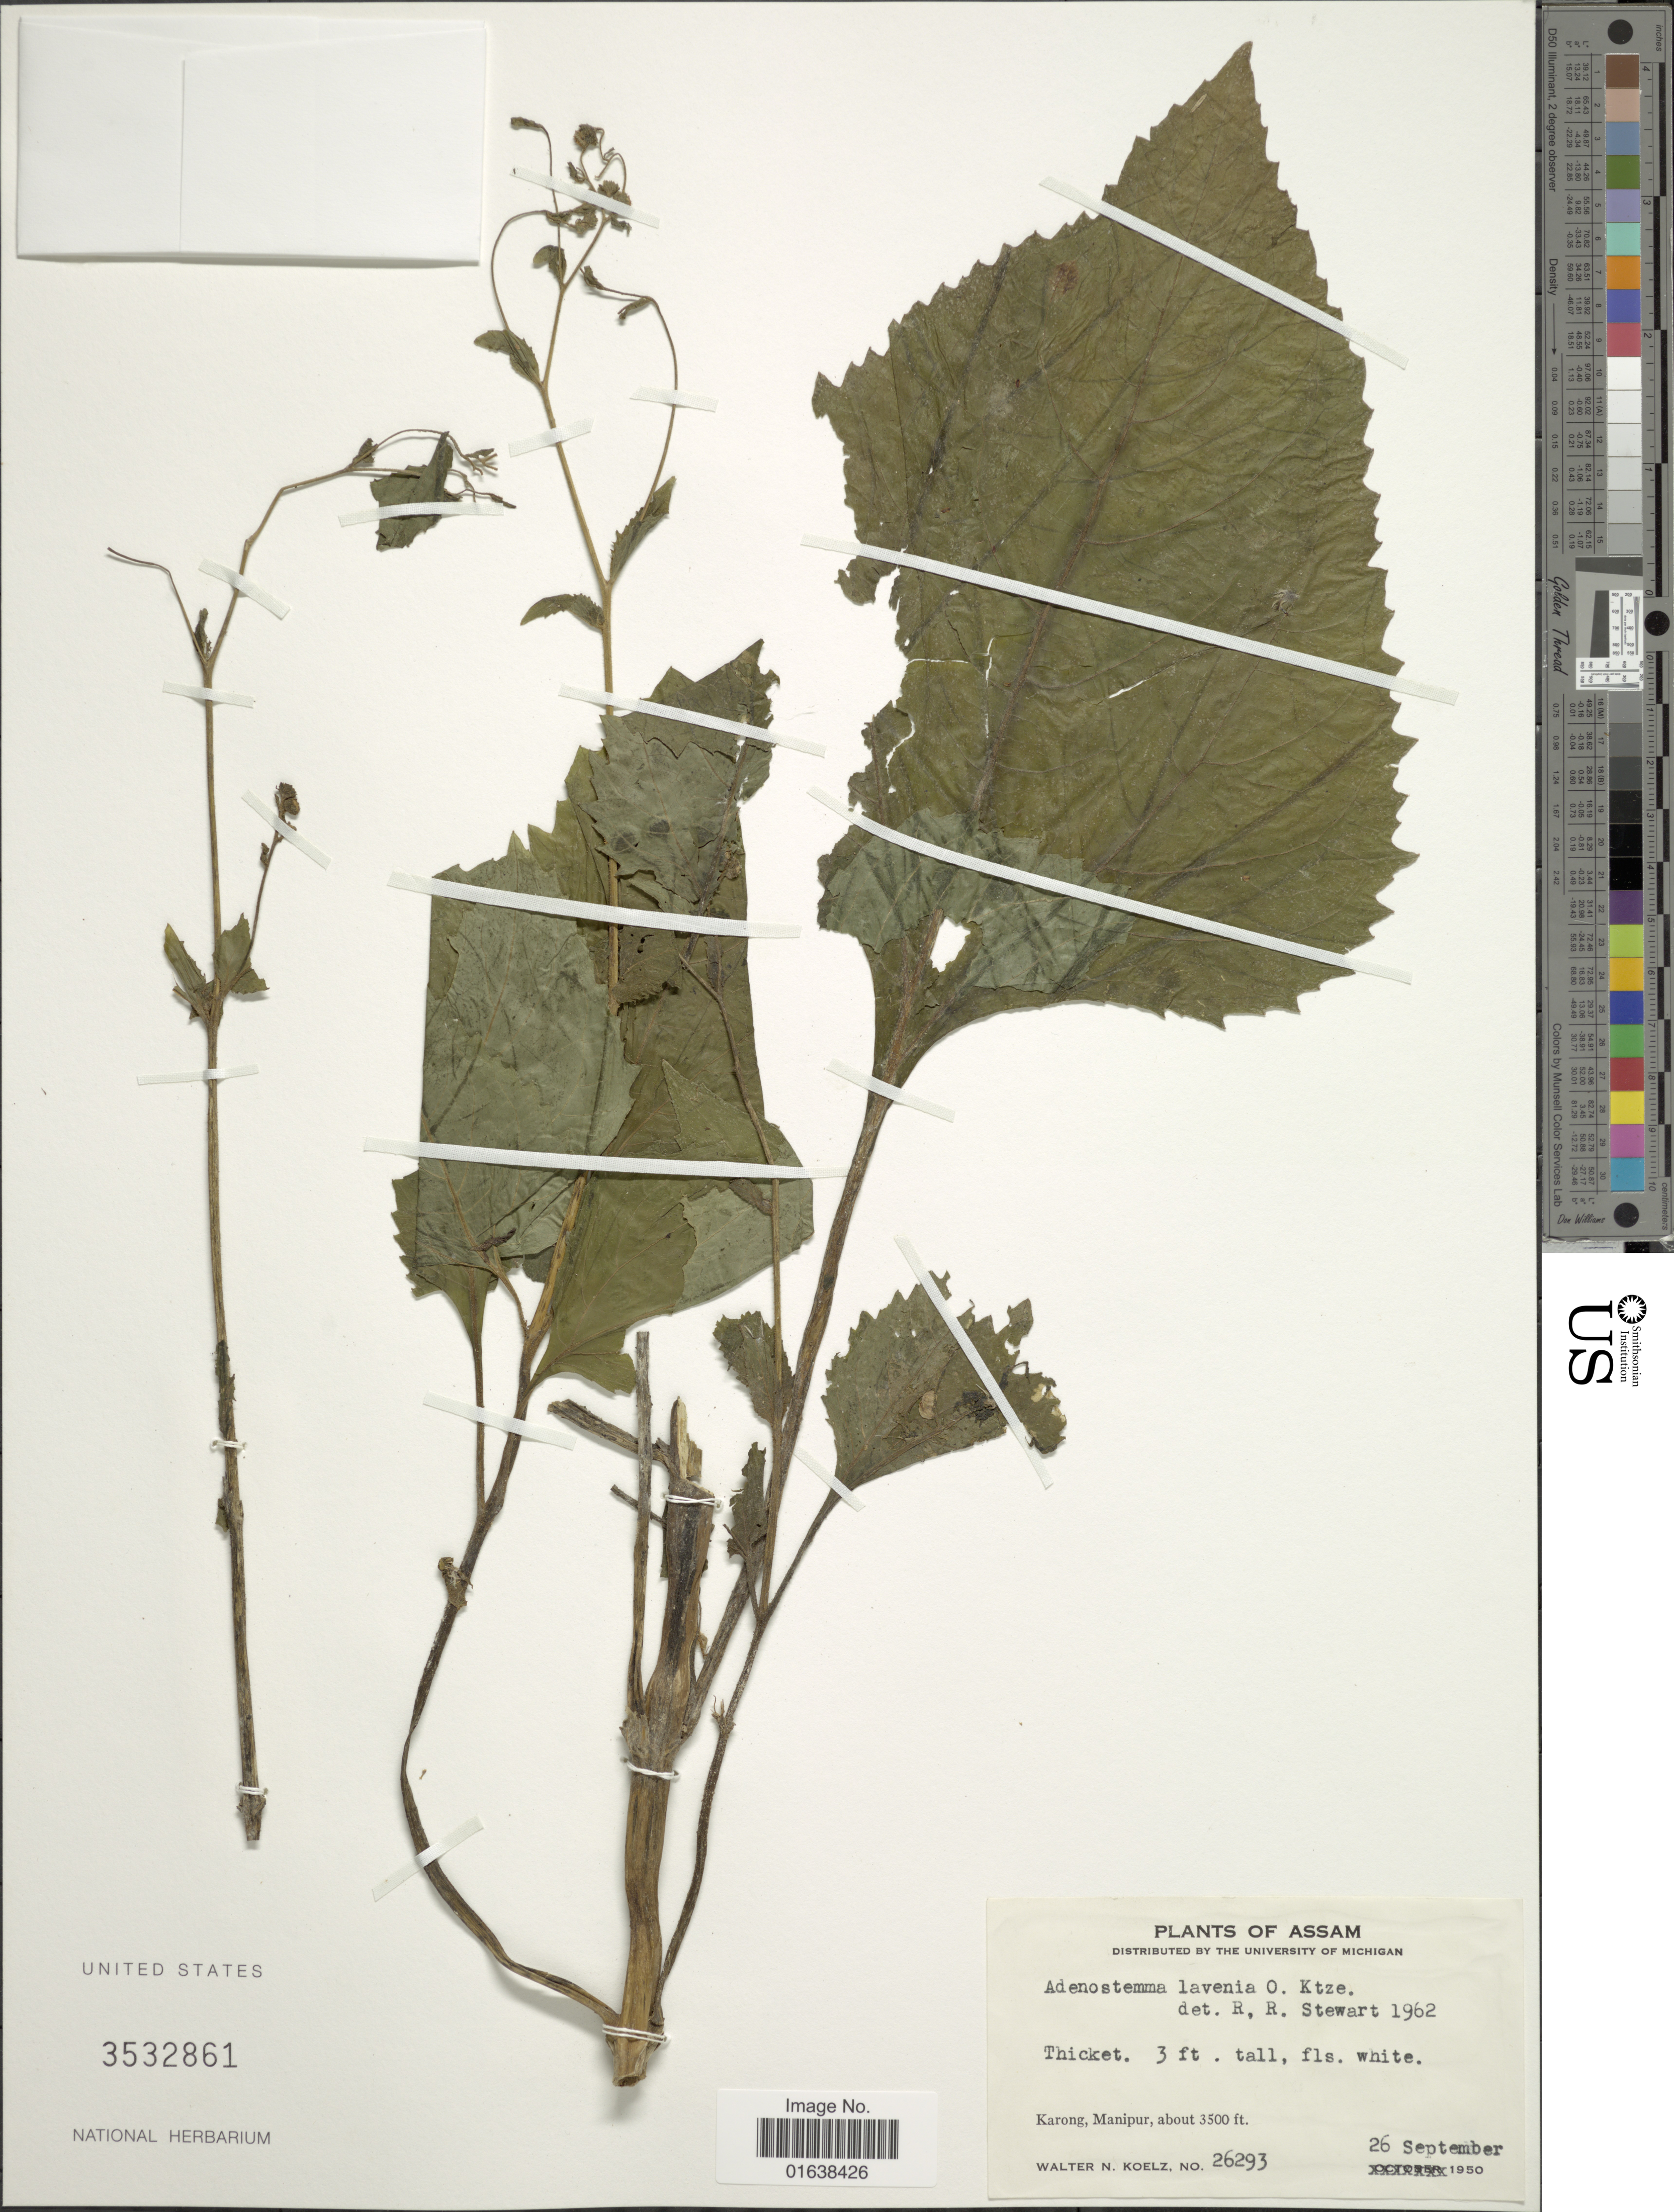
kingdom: Plantae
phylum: Tracheophyta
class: Magnoliopsida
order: Asterales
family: Asteraceae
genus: Adenostemma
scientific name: Adenostemma lavenia var. lavenia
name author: Kuntze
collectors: W. N. Koelz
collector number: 26293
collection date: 1950-09-26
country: India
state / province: Manipur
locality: Assam, Karong, Manipur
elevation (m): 1067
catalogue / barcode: US 3532861